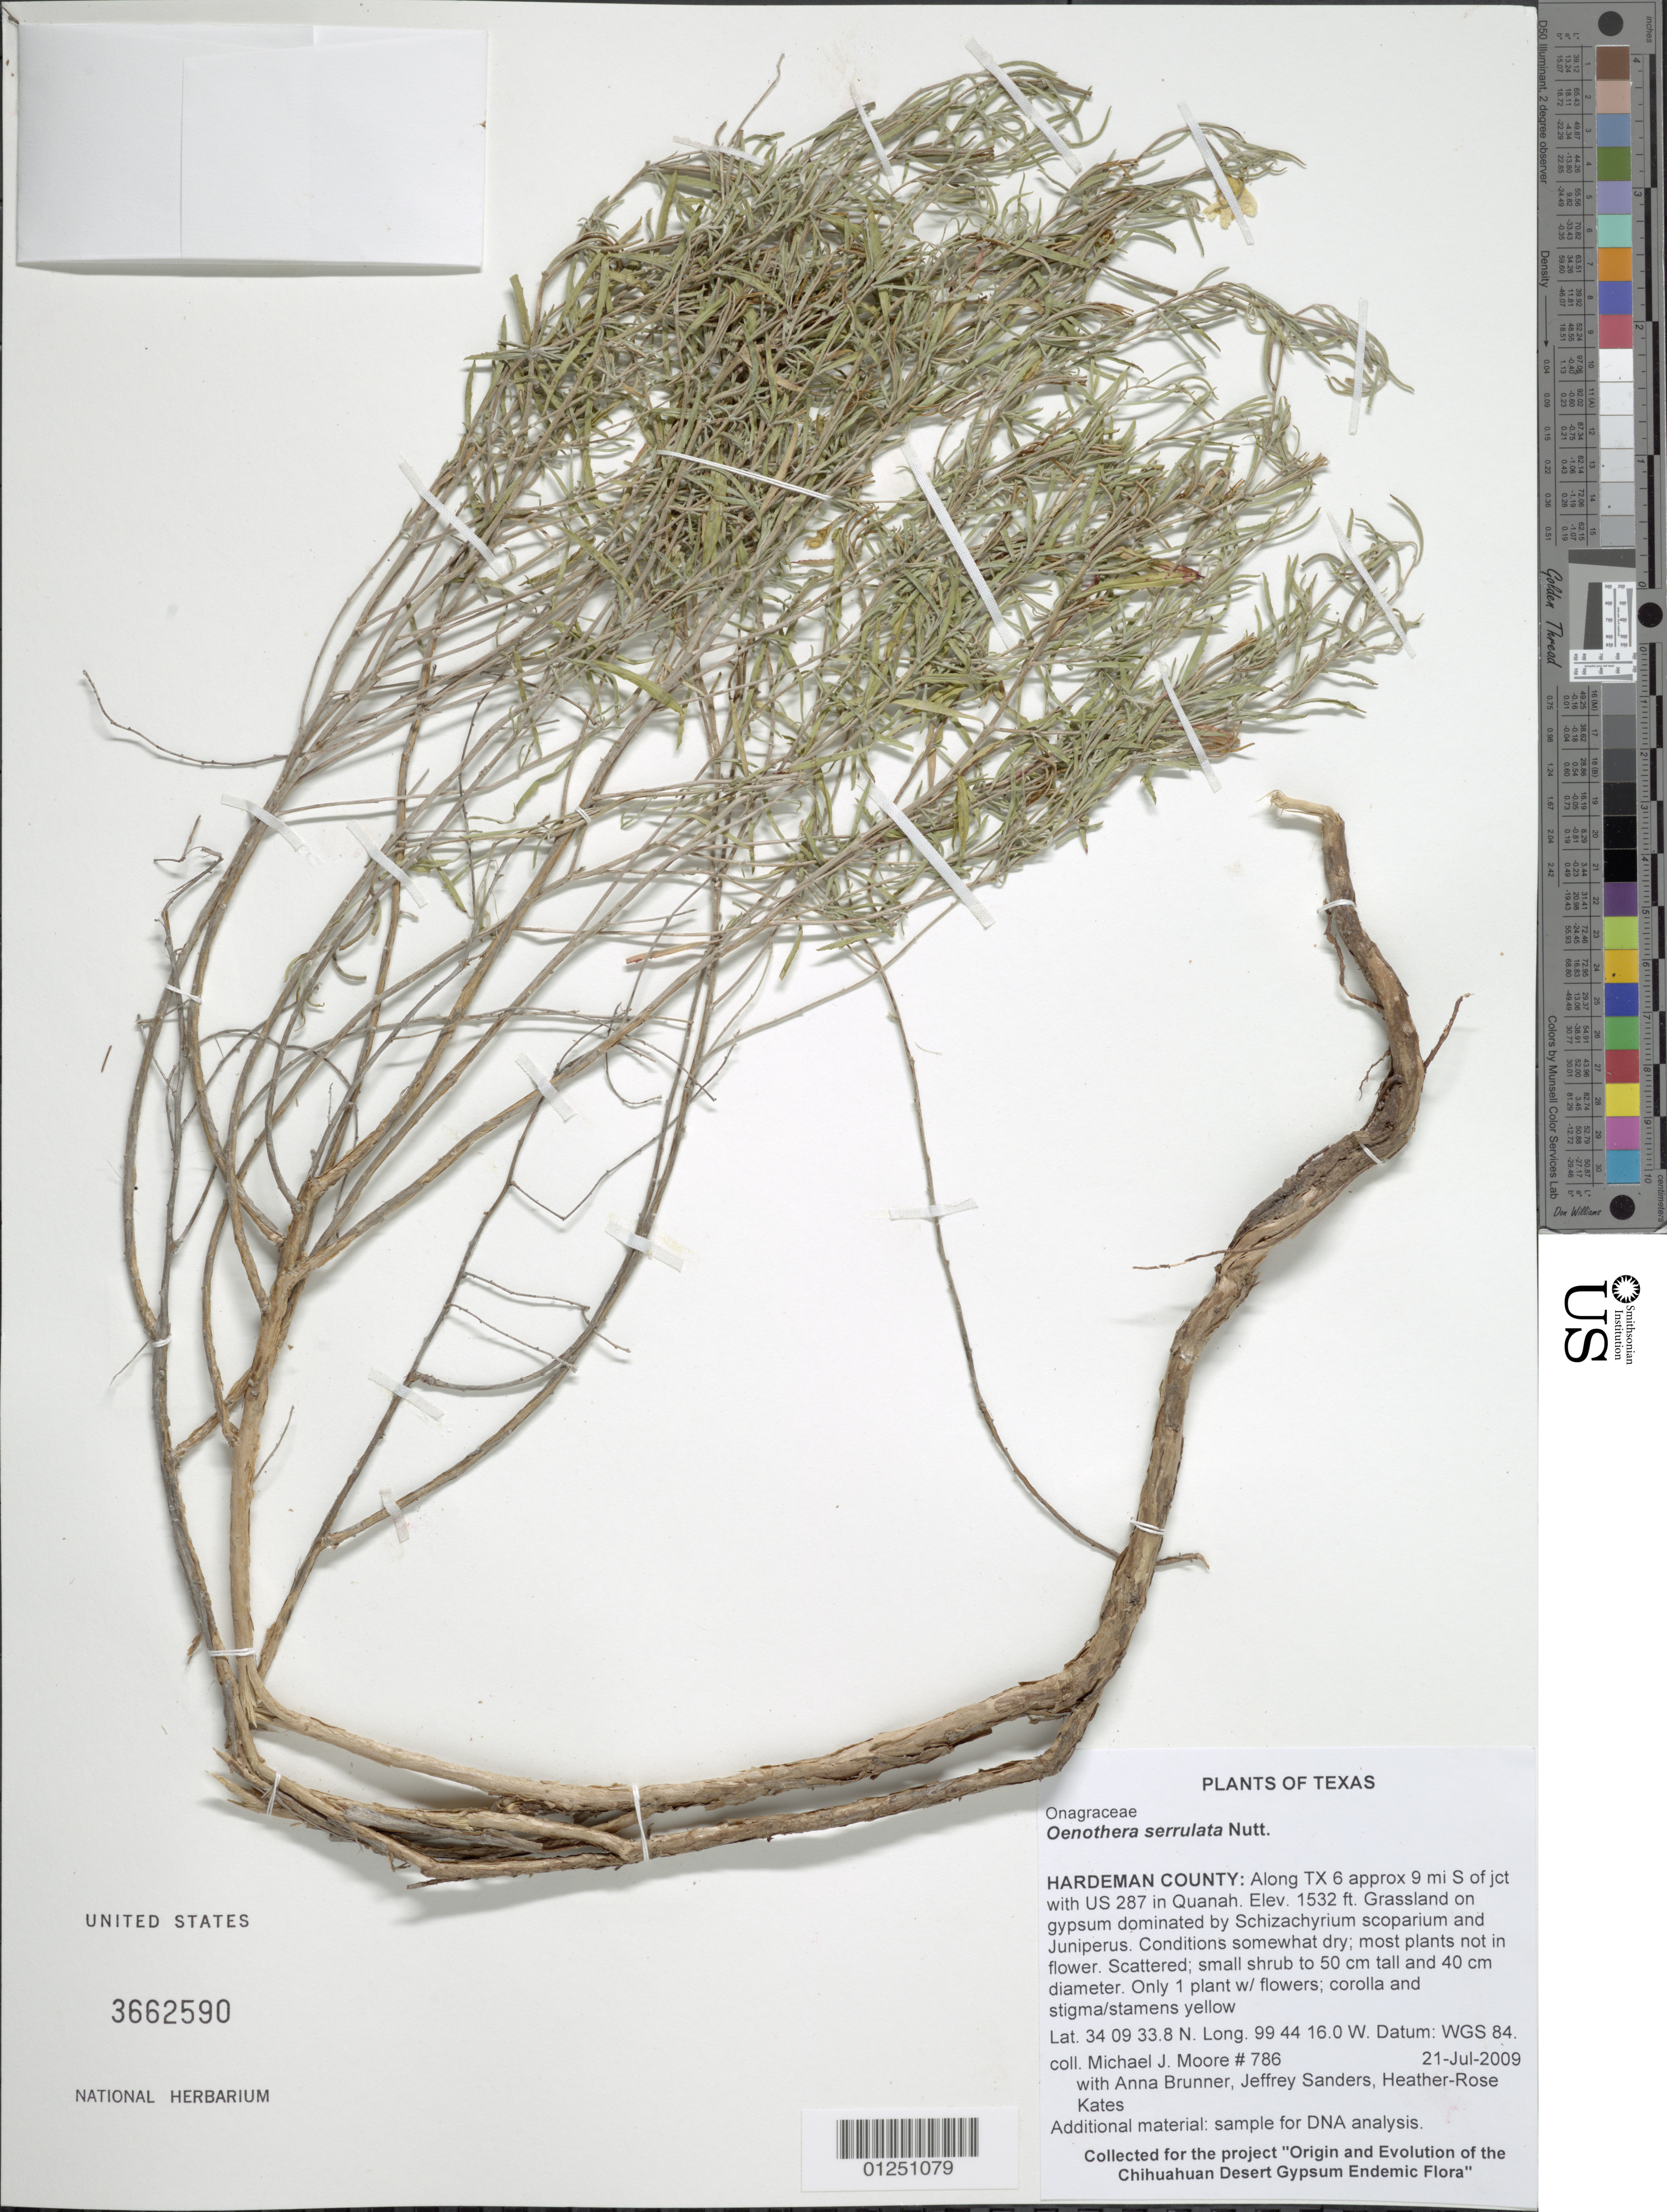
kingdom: Plantae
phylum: Tracheophyta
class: Magnoliopsida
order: Myrtales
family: Onagraceae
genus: Oenothera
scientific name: Oenothera serrulata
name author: Nutt.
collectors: M. J. Moore, A. Brunner, J. Sanders & H.-R. Kates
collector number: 786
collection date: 2005-07-20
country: United States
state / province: Texas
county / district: Hardeman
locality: Along TX 6 approx 9 mi S of jct with US 287 in Quanah.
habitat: Grassland on gypsum dominated by Schizachyrium scoparium and Juniperus. Conditions somewhat dry; most plants not in flower.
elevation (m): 467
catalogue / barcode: US 3662590